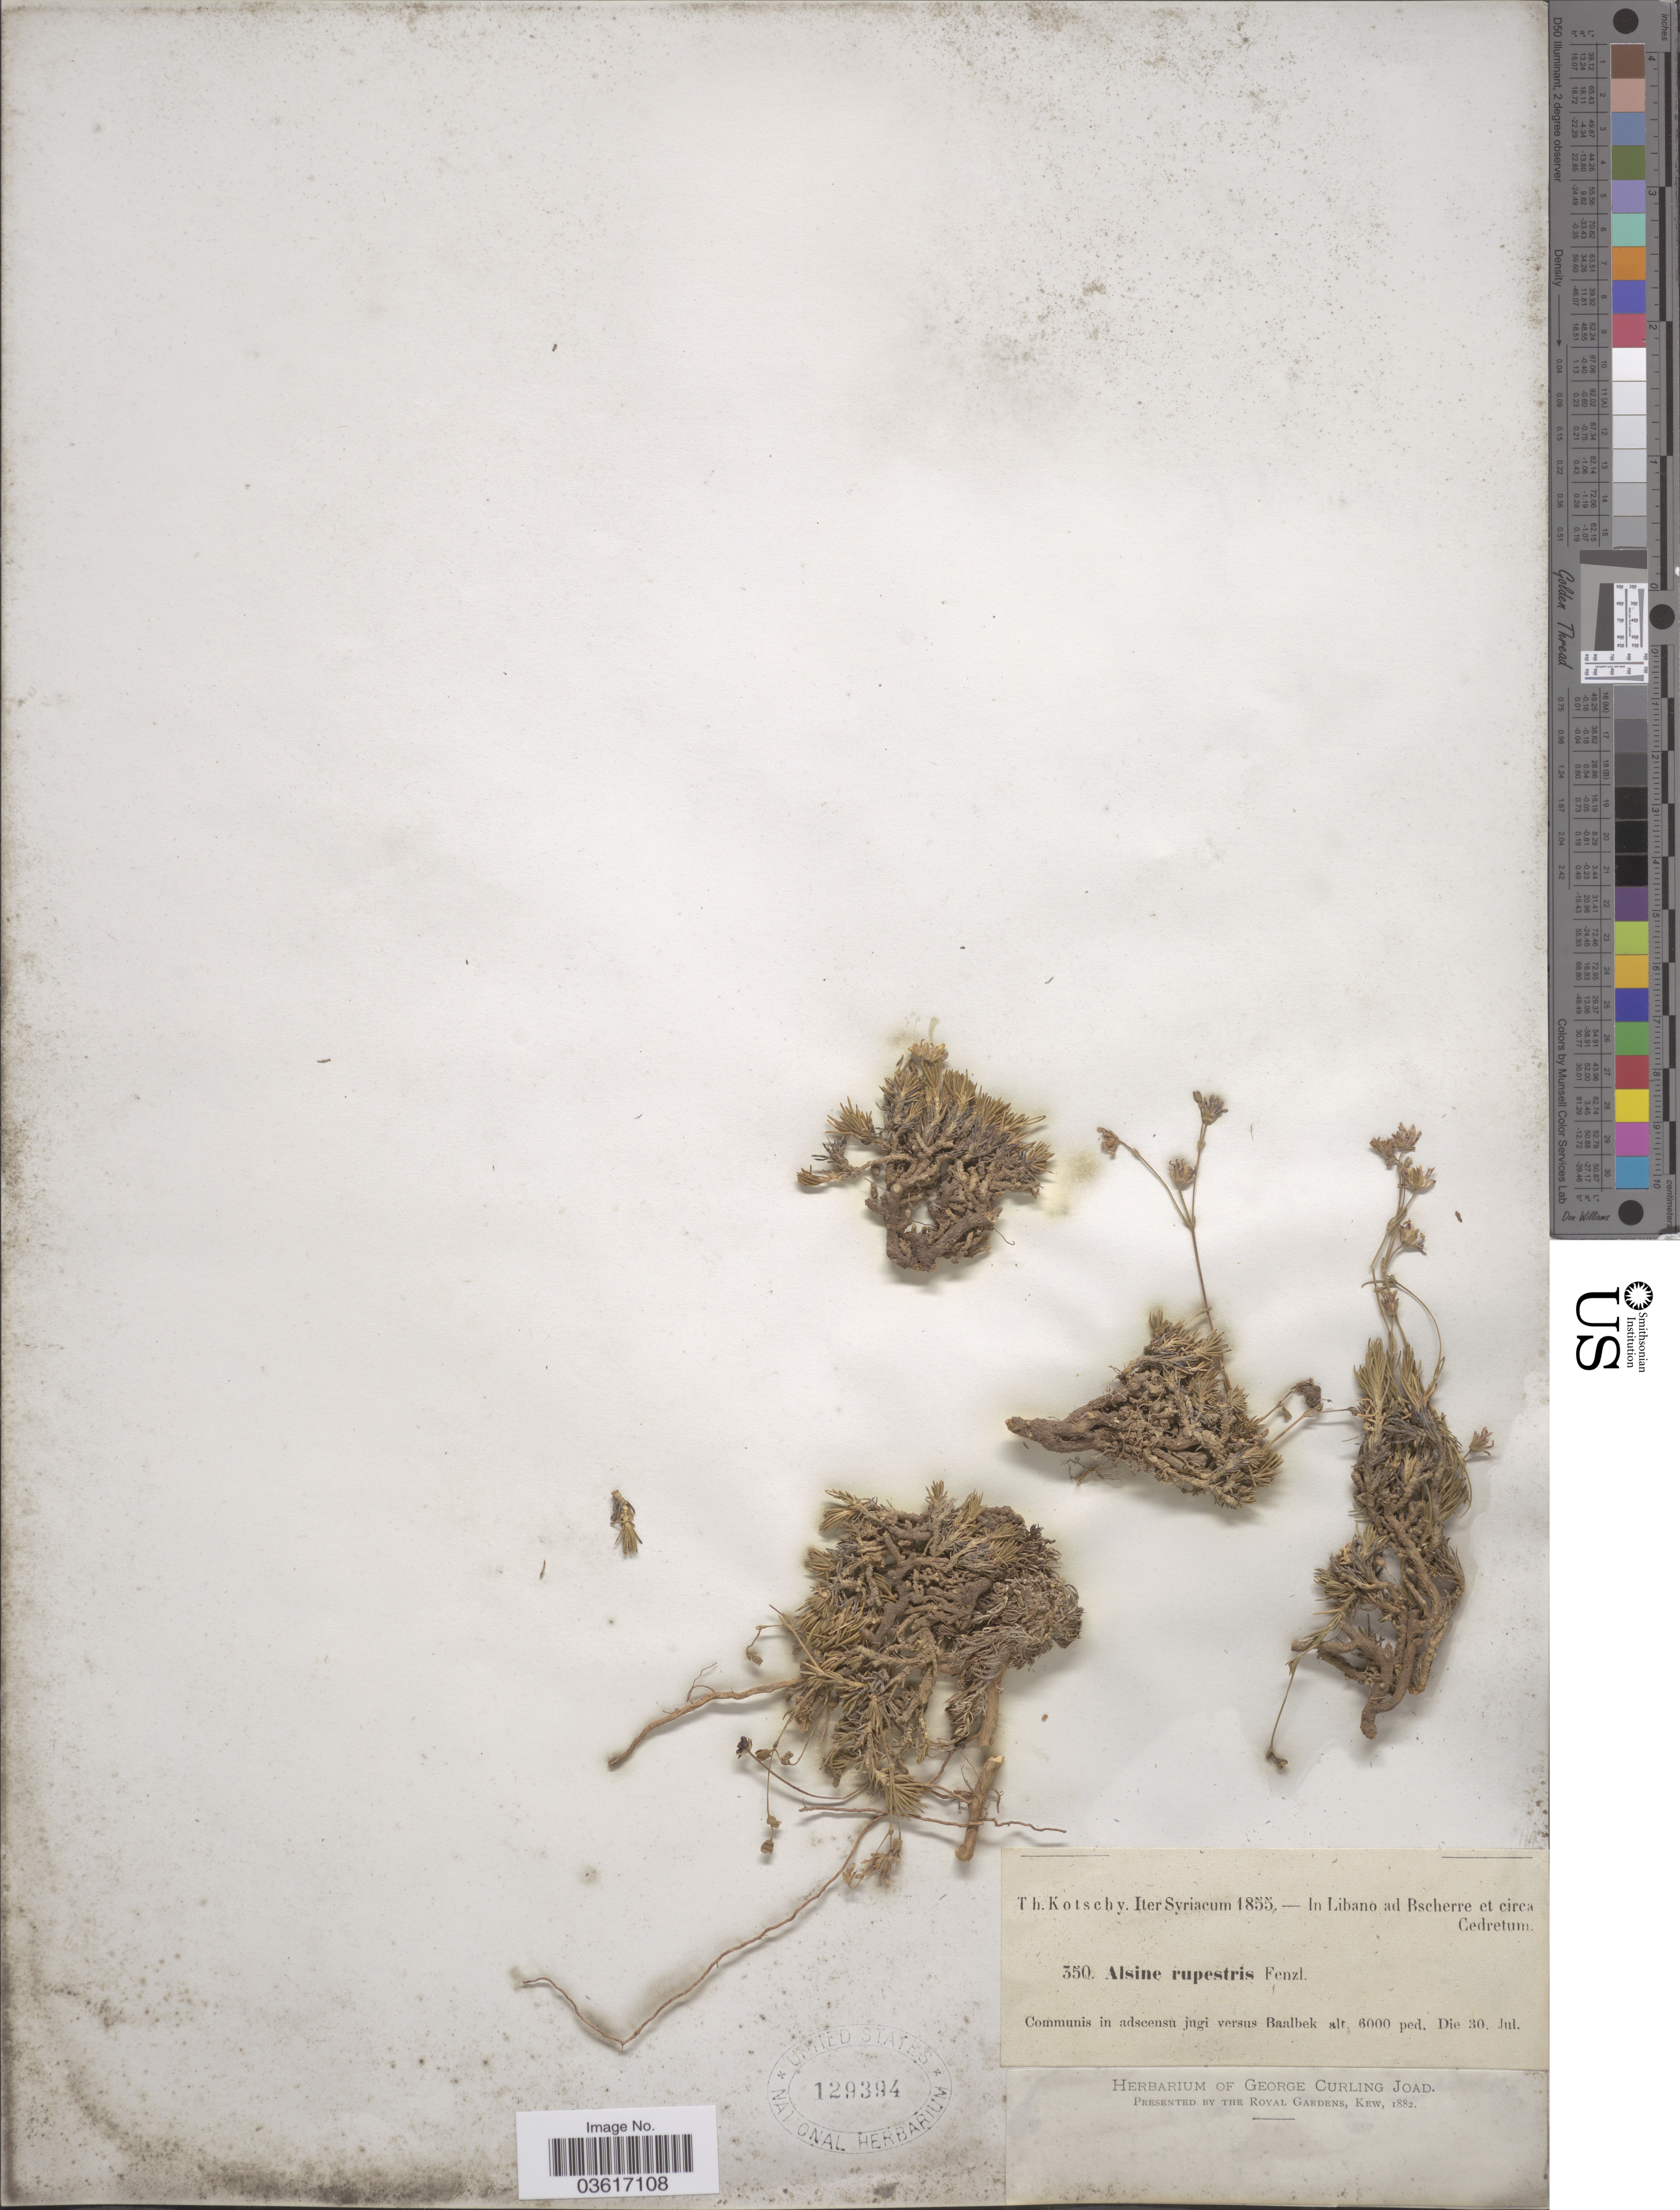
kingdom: Plantae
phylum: Tracheophyta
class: Magnoliopsida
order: Caryophyllales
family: Caryophyllaceae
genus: Cherleria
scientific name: Cherleria rupestris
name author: (Labill.) A.J. Moore & Dillenb.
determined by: Strong, Mark T., (BOT), Smithsonian Institution - National Museum of Natural History (UNITED STATES)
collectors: K. G. Kotschy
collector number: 350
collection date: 1855-07-30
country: Lebanon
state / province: Baalbek-Hermel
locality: In Libano ad Bscherre et circa Cedretum. Communis in adscensu jugi versus Baalbek.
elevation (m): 1829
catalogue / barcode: US 129394